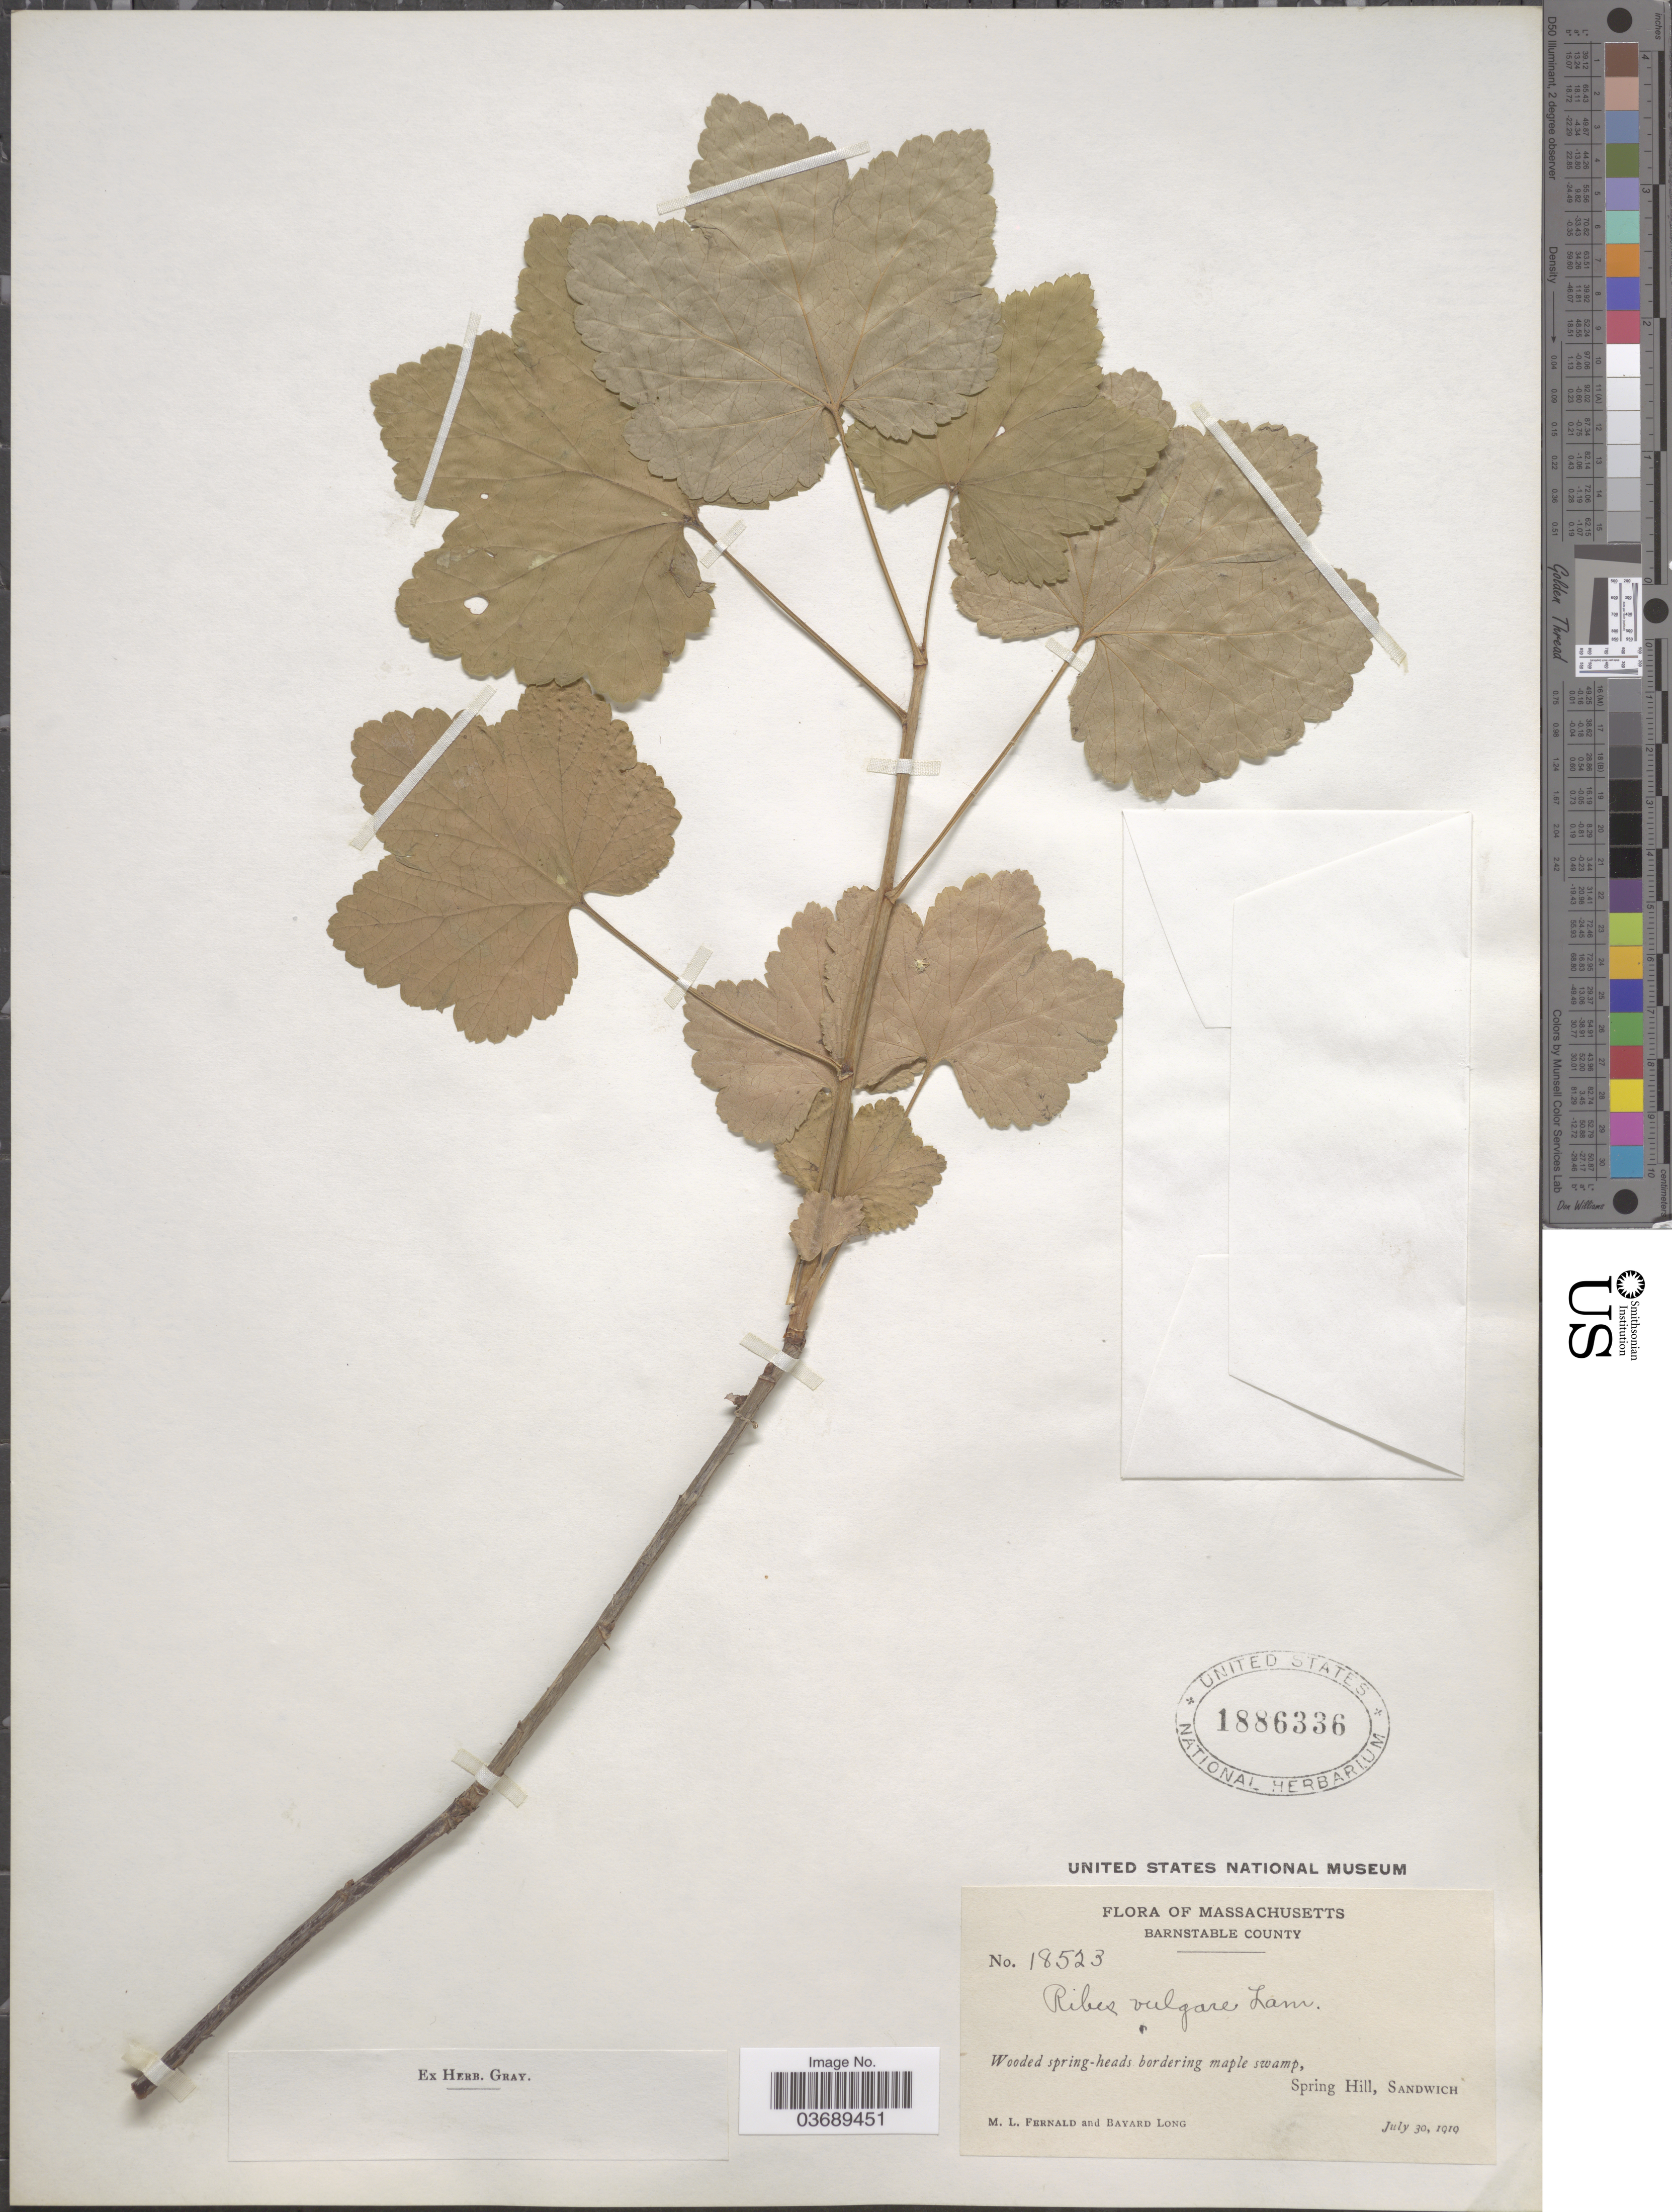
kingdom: Plantae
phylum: Tracheophyta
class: Magnoliopsida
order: Saxifragales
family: Grossulariaceae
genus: Ribes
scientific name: Ribes vulgare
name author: Lam.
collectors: M. L. Fernald & B. Long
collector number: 18523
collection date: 1919-07-30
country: United States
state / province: Massachusetts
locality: Barnstable County. Wooded spring-heads bordering maple swamp. Spring Hill, Sandwich.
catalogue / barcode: US 1886336